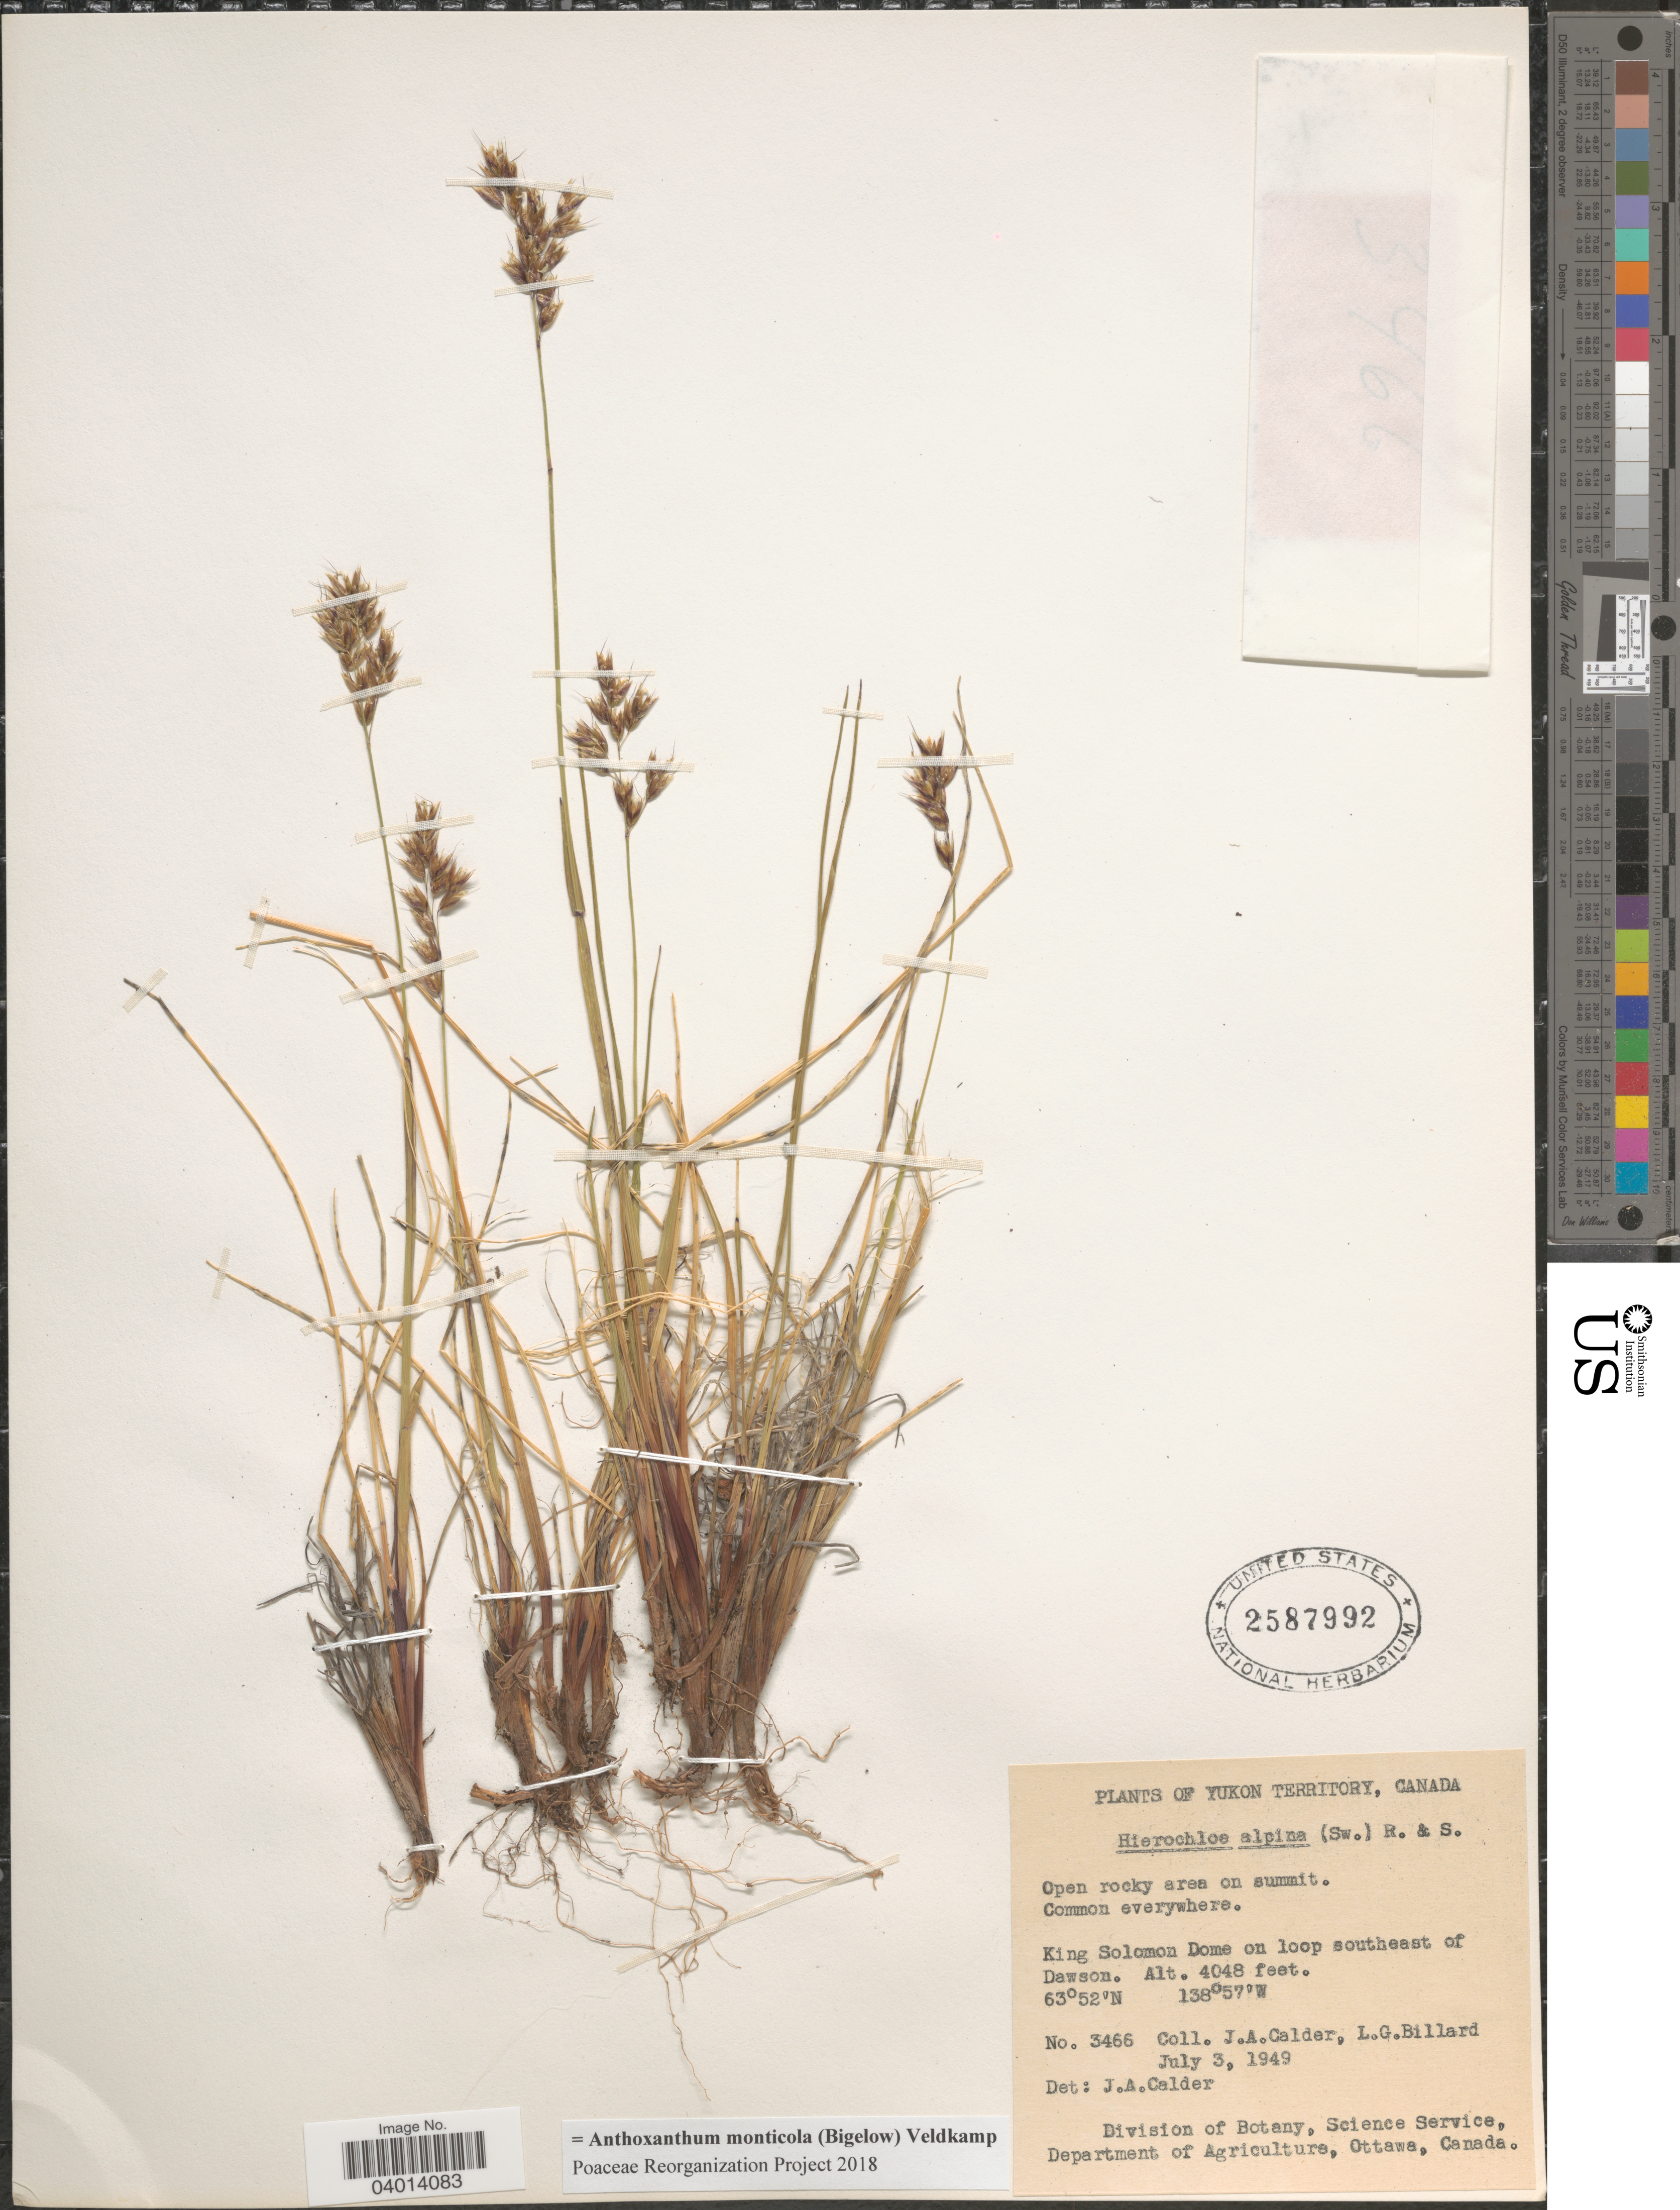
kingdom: Plantae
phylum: Tracheophyta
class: Liliopsida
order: Poales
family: Poaceae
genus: Anthoxanthum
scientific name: Anthoxanthum monticola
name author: (Bigelow) Veldkamp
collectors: J. A. Calder & L. Billard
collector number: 3466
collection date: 1949-07-03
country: Canada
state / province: Yukon Territory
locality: King Solomon Dome on loop southeast of Dawson.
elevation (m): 1234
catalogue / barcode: US 2587992